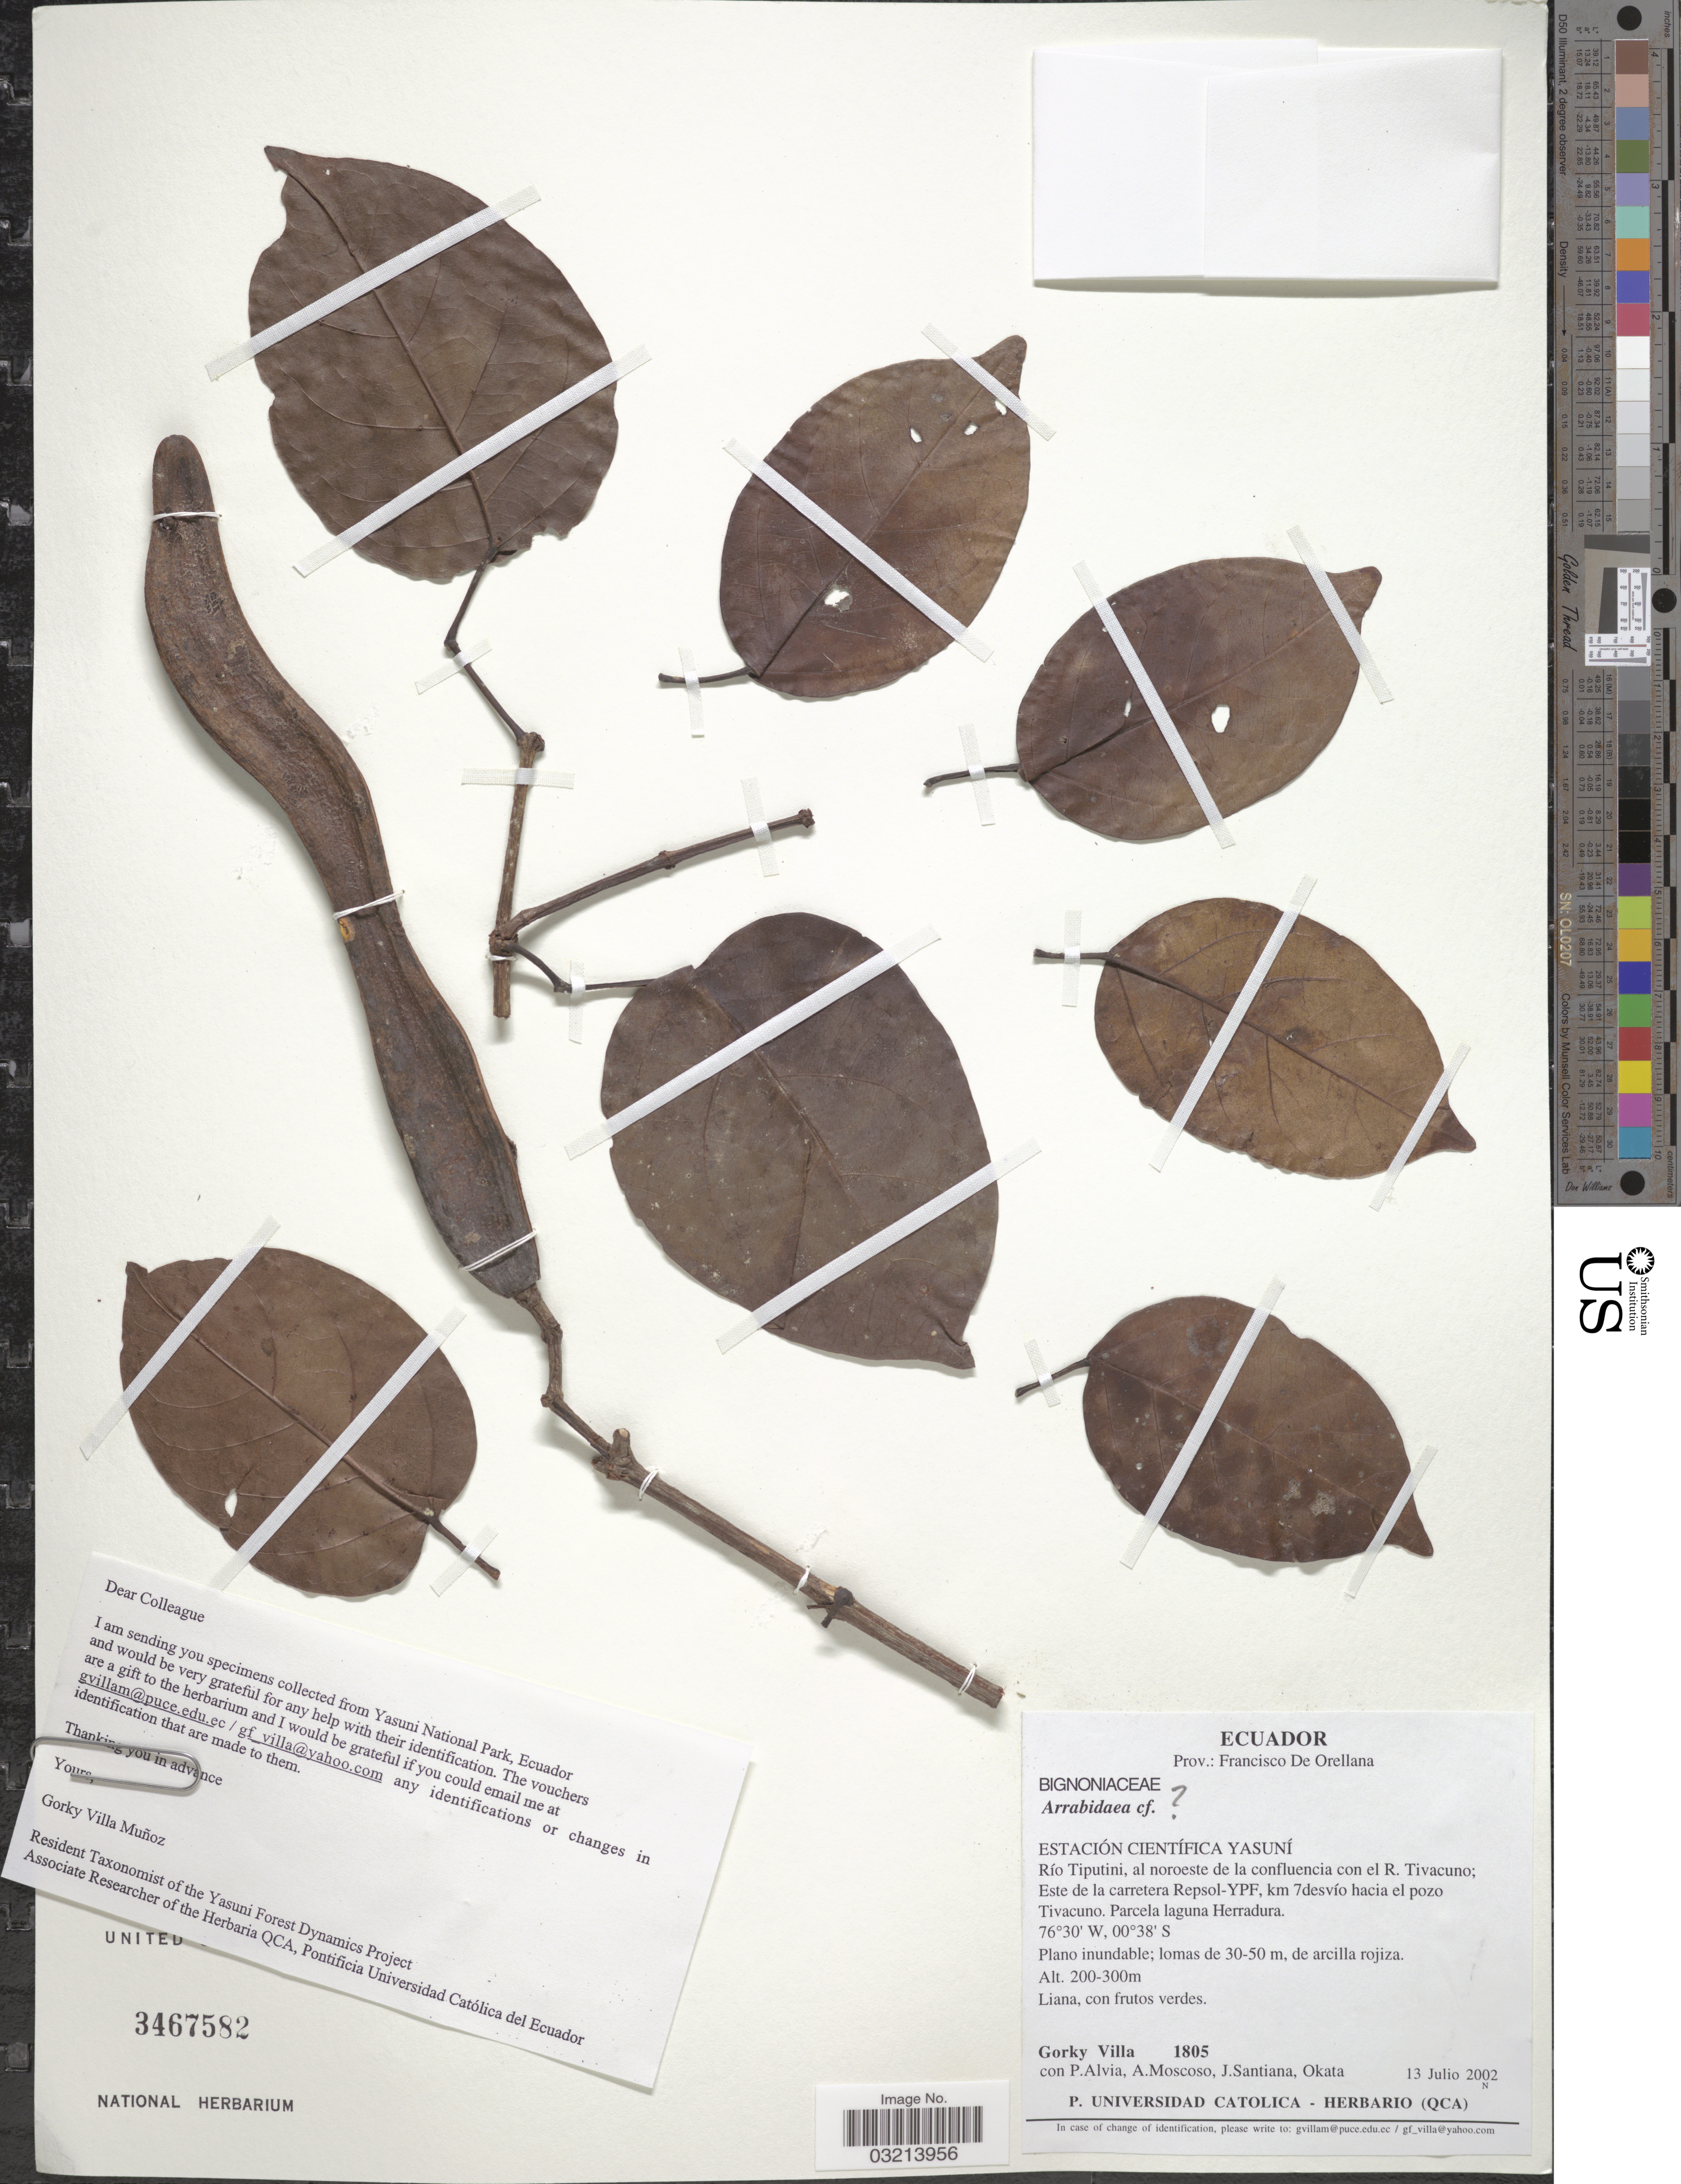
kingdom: Plantae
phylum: Tracheophyta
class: Magnoliopsida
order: Lamiales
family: Bignoniaceae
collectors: G. Villa, P. Alvia, A. Moscoso, J. Santiana & -. Okata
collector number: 1805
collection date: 2002-07-13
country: Ecuador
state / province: Orellana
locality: Prov: Francisco De Orellana. Estación Científica Yasuni. Río Tiputini, al noreste de la confluencia con el R. Tivacuno; Este de la carretera Repsol-YPF, km 7desvío hacia el pozo Tivacuno. Parcela laguna Herradura.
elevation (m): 200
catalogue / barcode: US 3467582